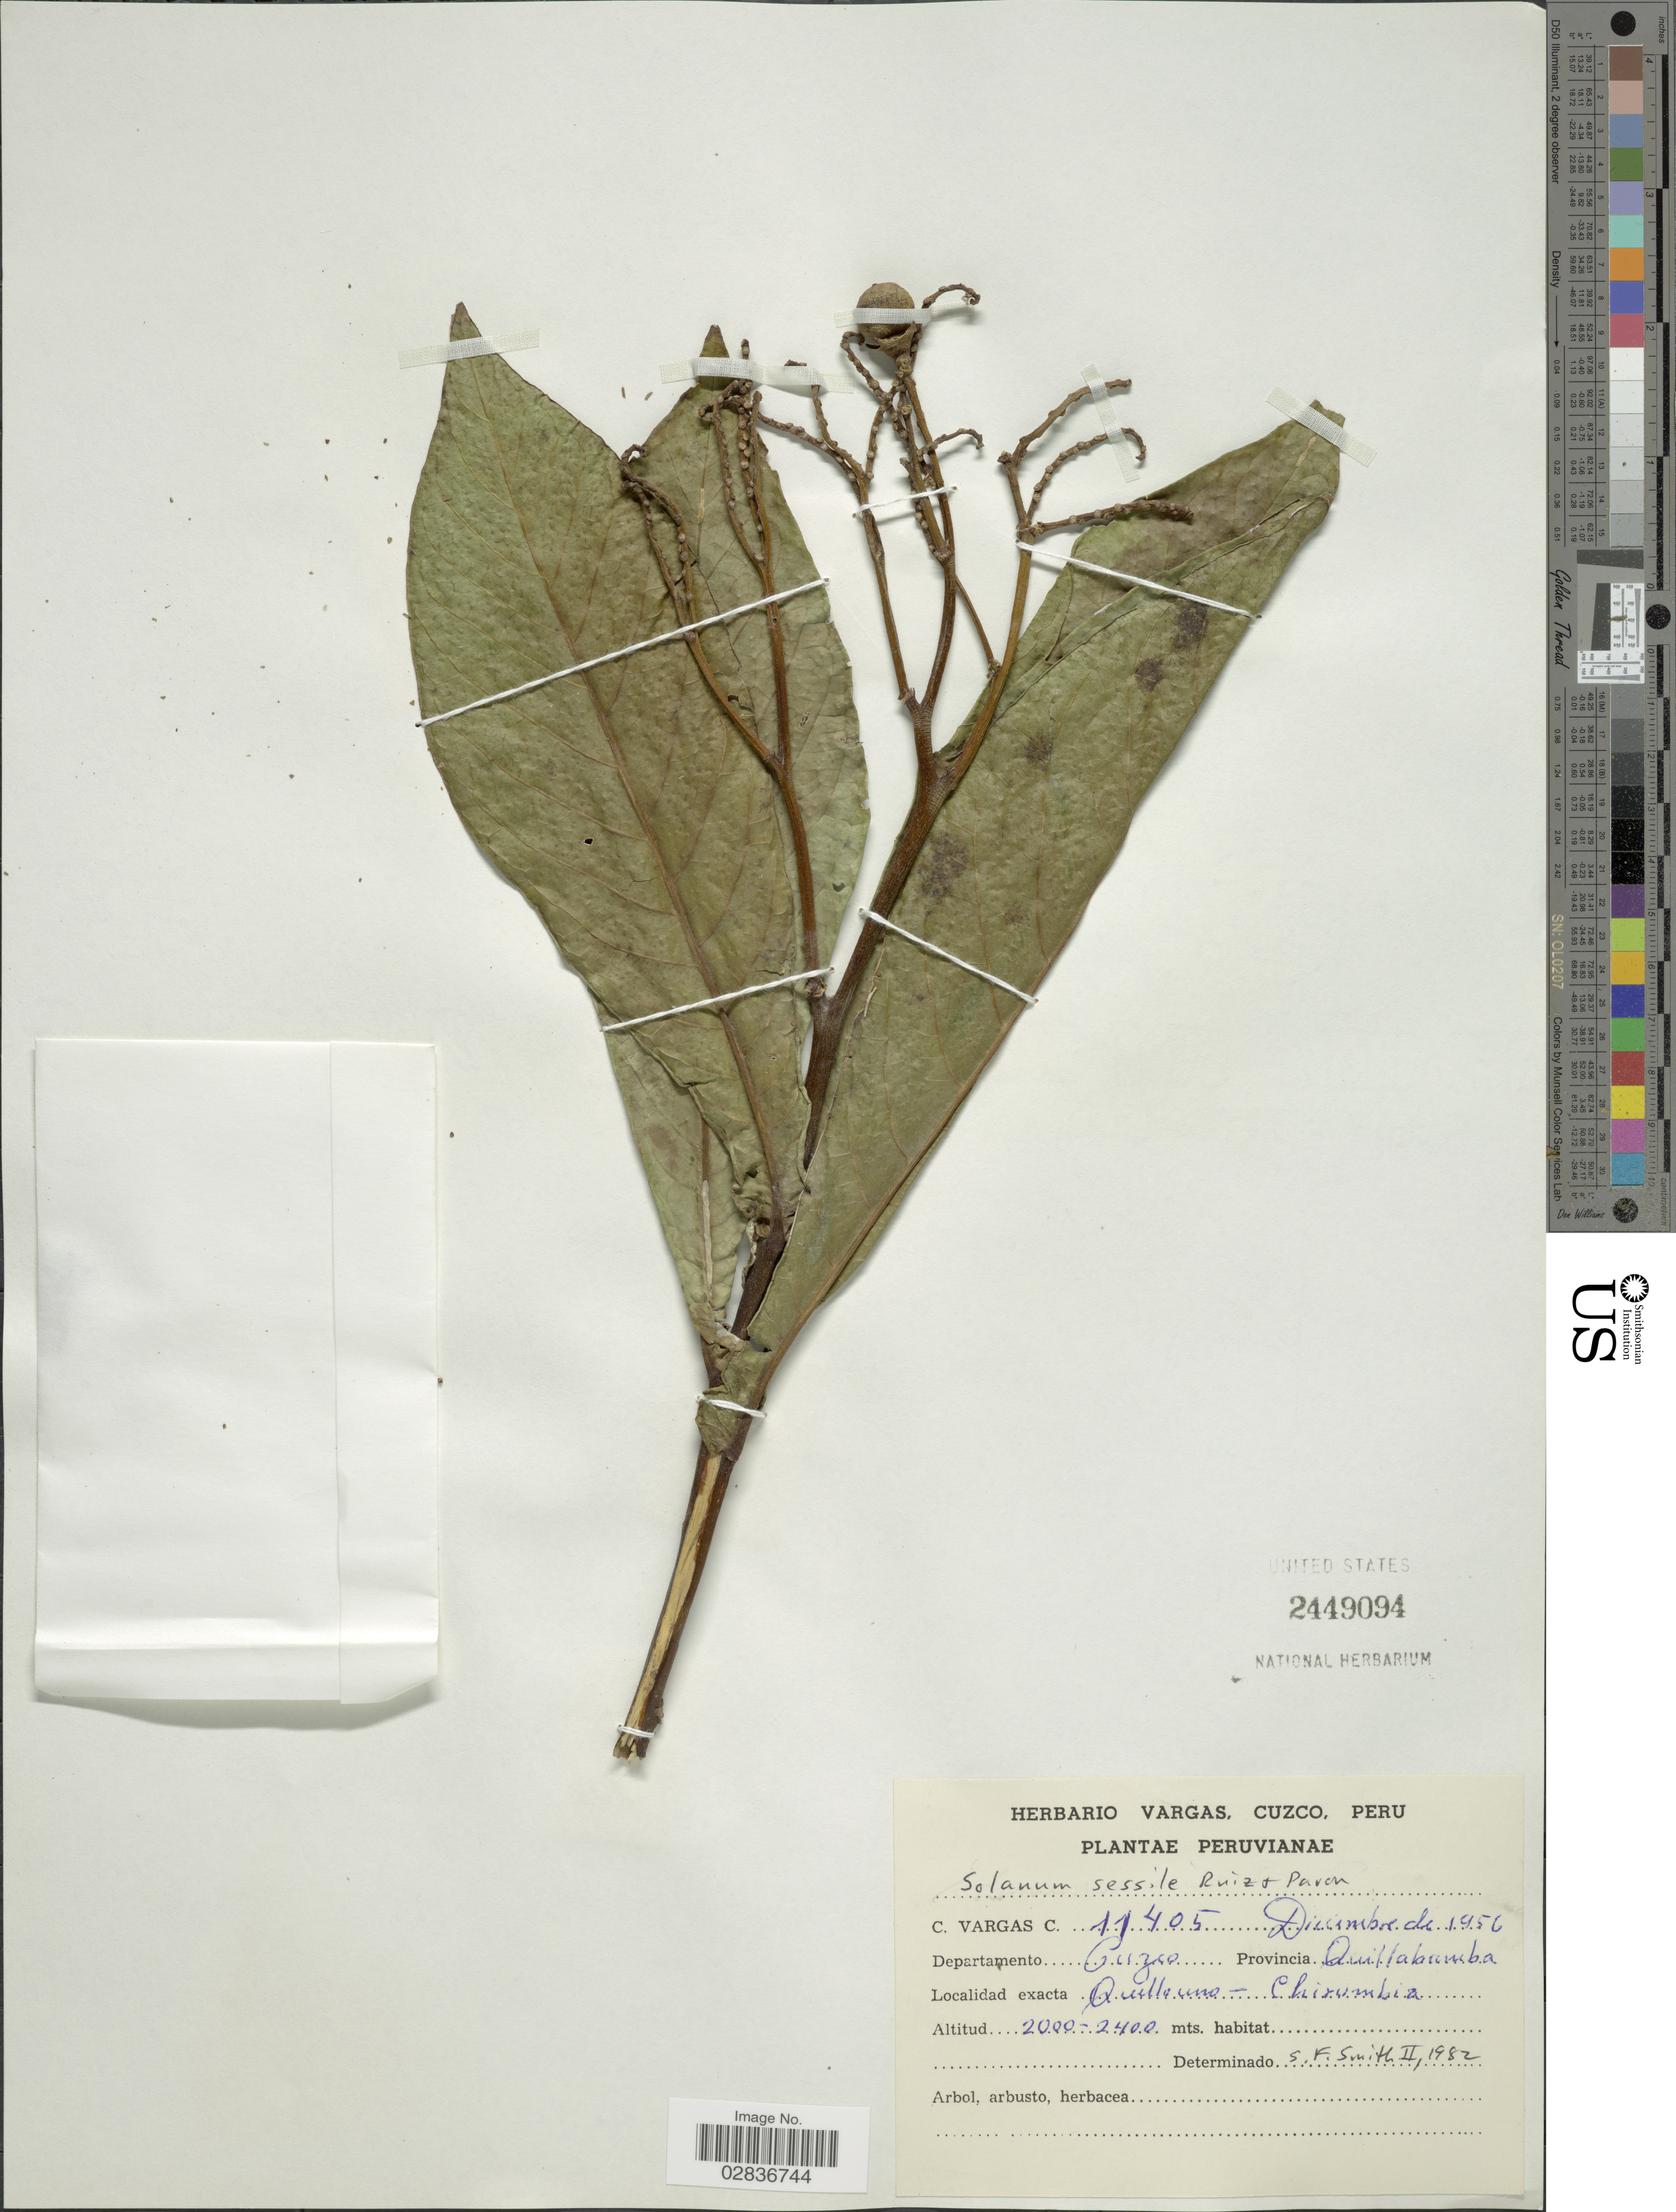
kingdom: Plantae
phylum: Tracheophyta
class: Magnoliopsida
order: Solanales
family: Solanaceae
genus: Solanum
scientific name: Solanum sessile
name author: Ruiz & Pav.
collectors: C. Vargas Calderón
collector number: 11405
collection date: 1956-12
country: Peru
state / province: Cusco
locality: Departamento Cuzco. Provincia Quillabamba. Quillauno-Chirumbia.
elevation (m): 2000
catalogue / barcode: US 2449094